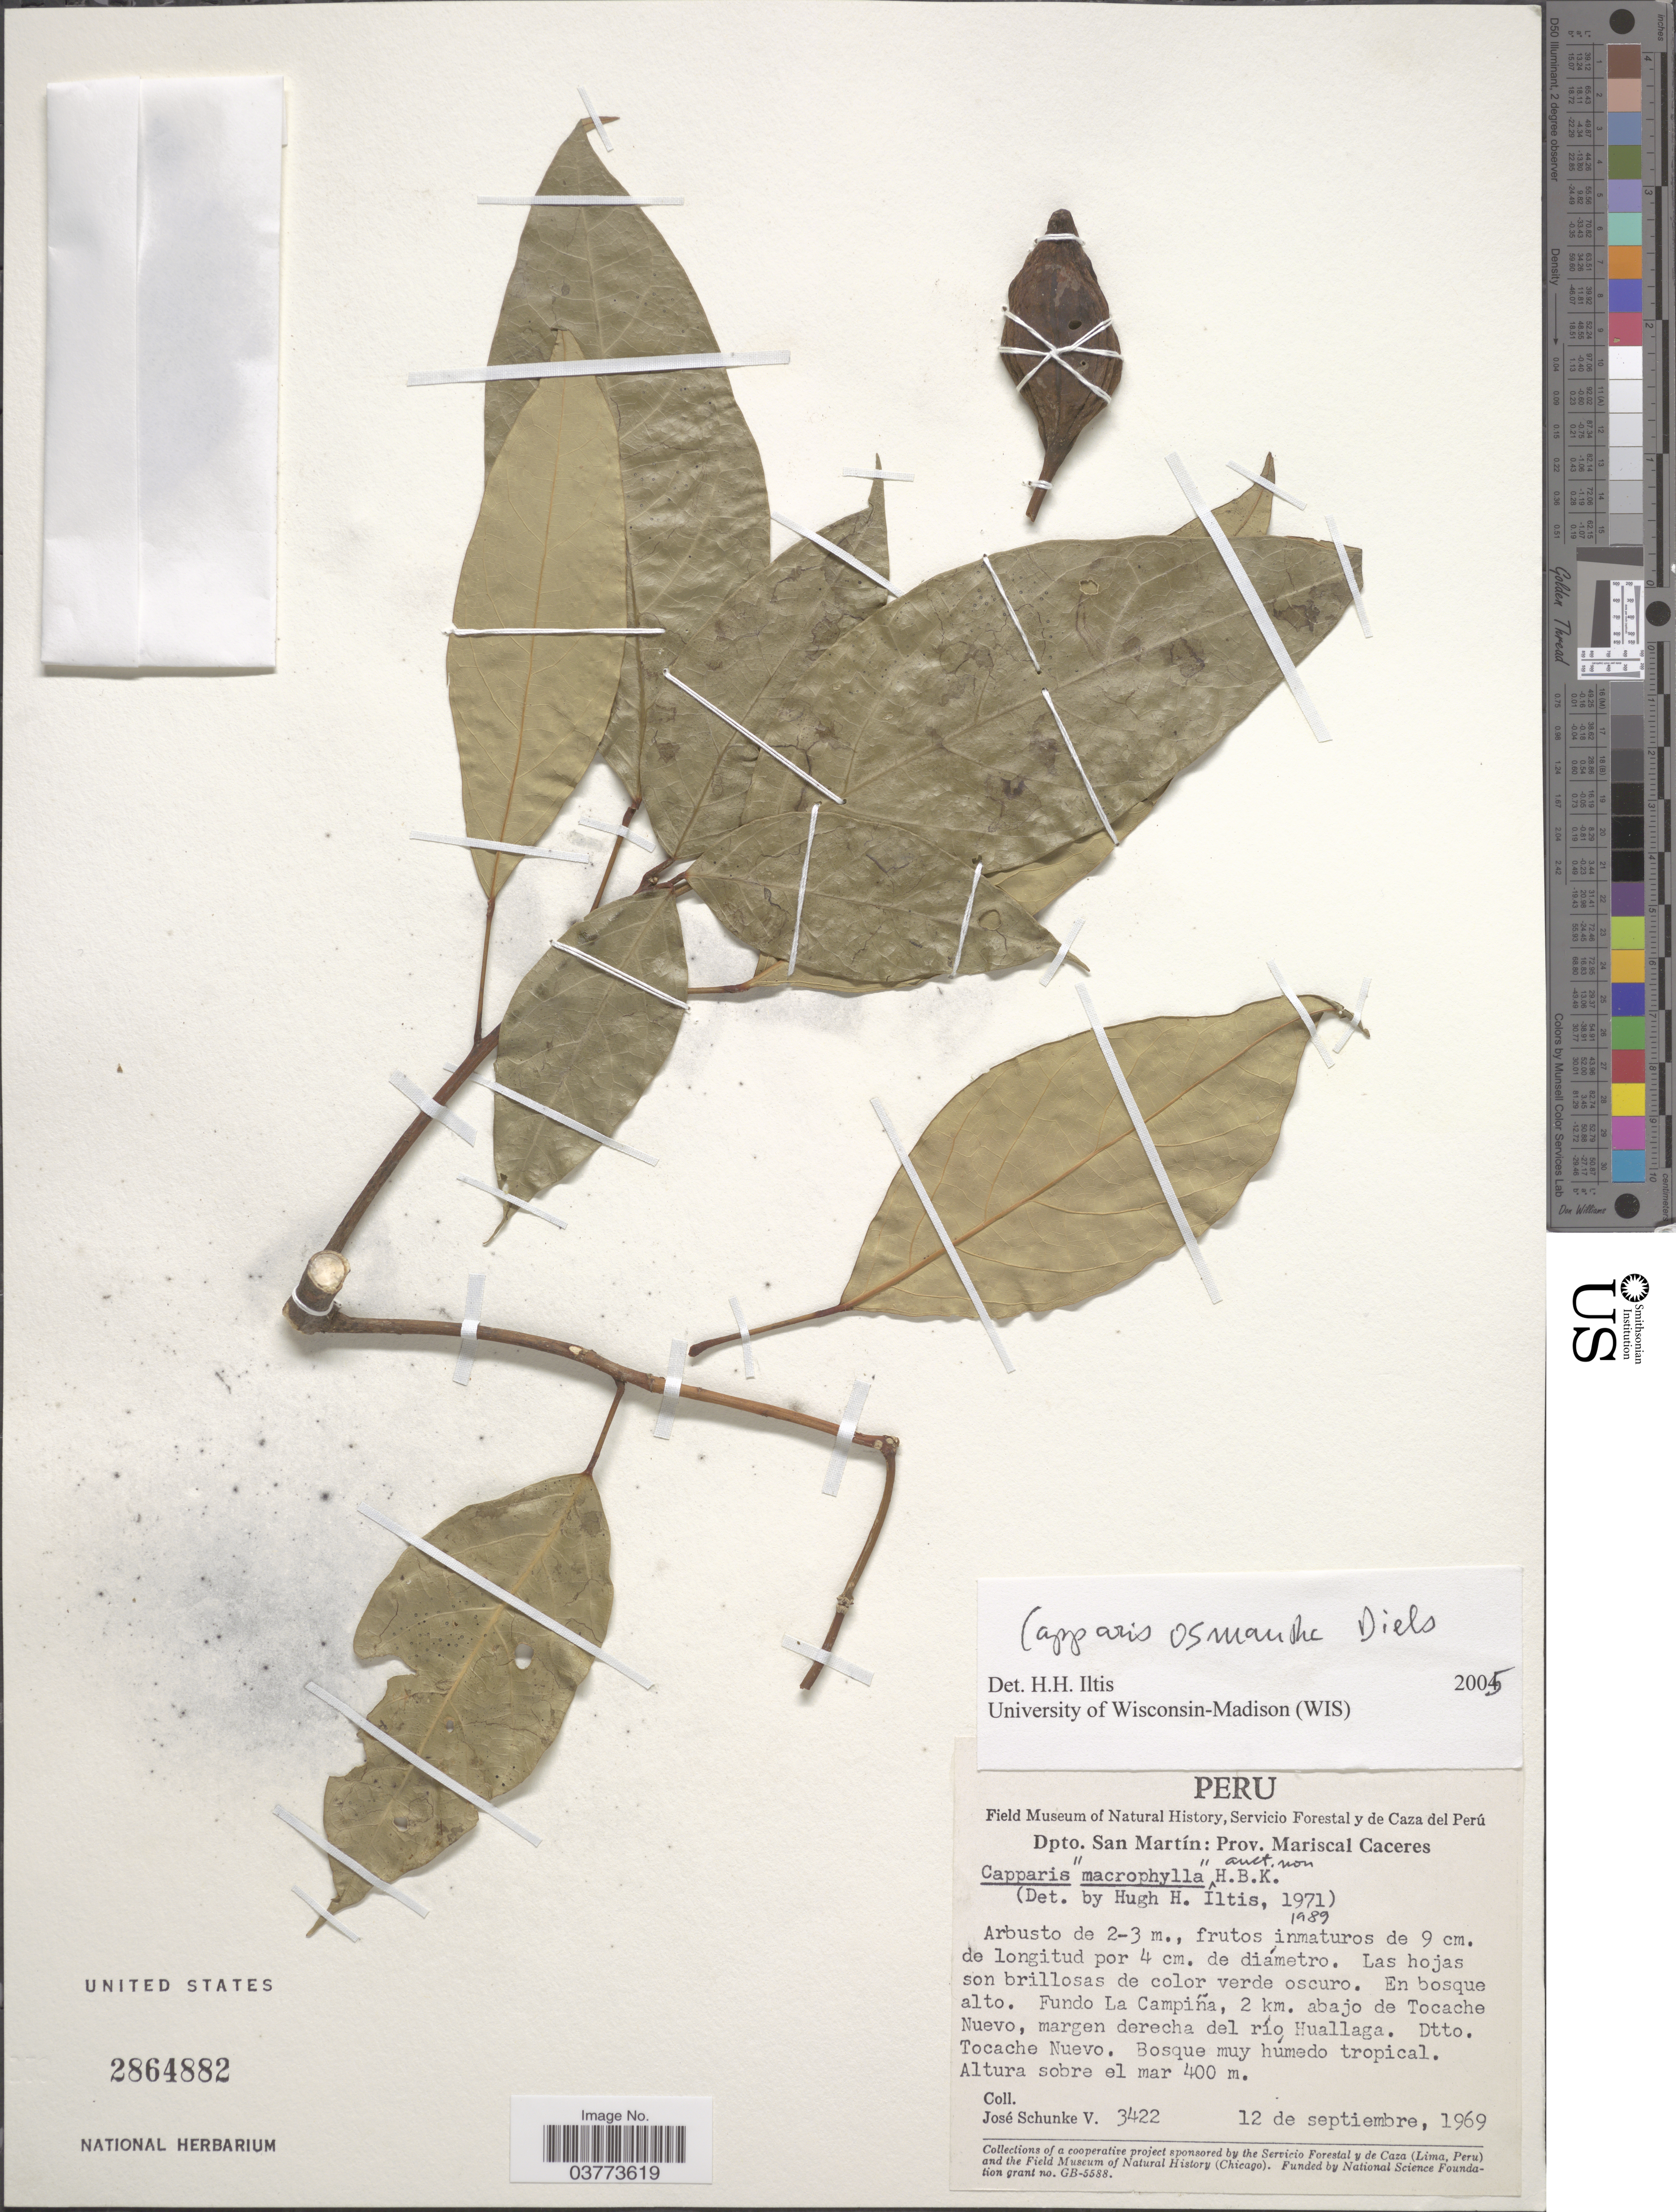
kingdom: Plantae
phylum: Tracheophyta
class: Magnoliopsida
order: Brassicales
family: Capparaceae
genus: Capparidastrum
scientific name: Capparidastrum osmanthum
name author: (Diels) Cornejo & Iltis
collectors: J. Schunke Vigo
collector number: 3422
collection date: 1969-09-12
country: Peru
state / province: San Martín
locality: Dpto. San Martín: Prov. Mariscal Caceres. Fundo La Campiña, 2 km. abajo de Tocache Nuevo, margen derecha del río Huallaga. Dtto. Tocache Nuevo.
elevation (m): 400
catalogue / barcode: US 2864882